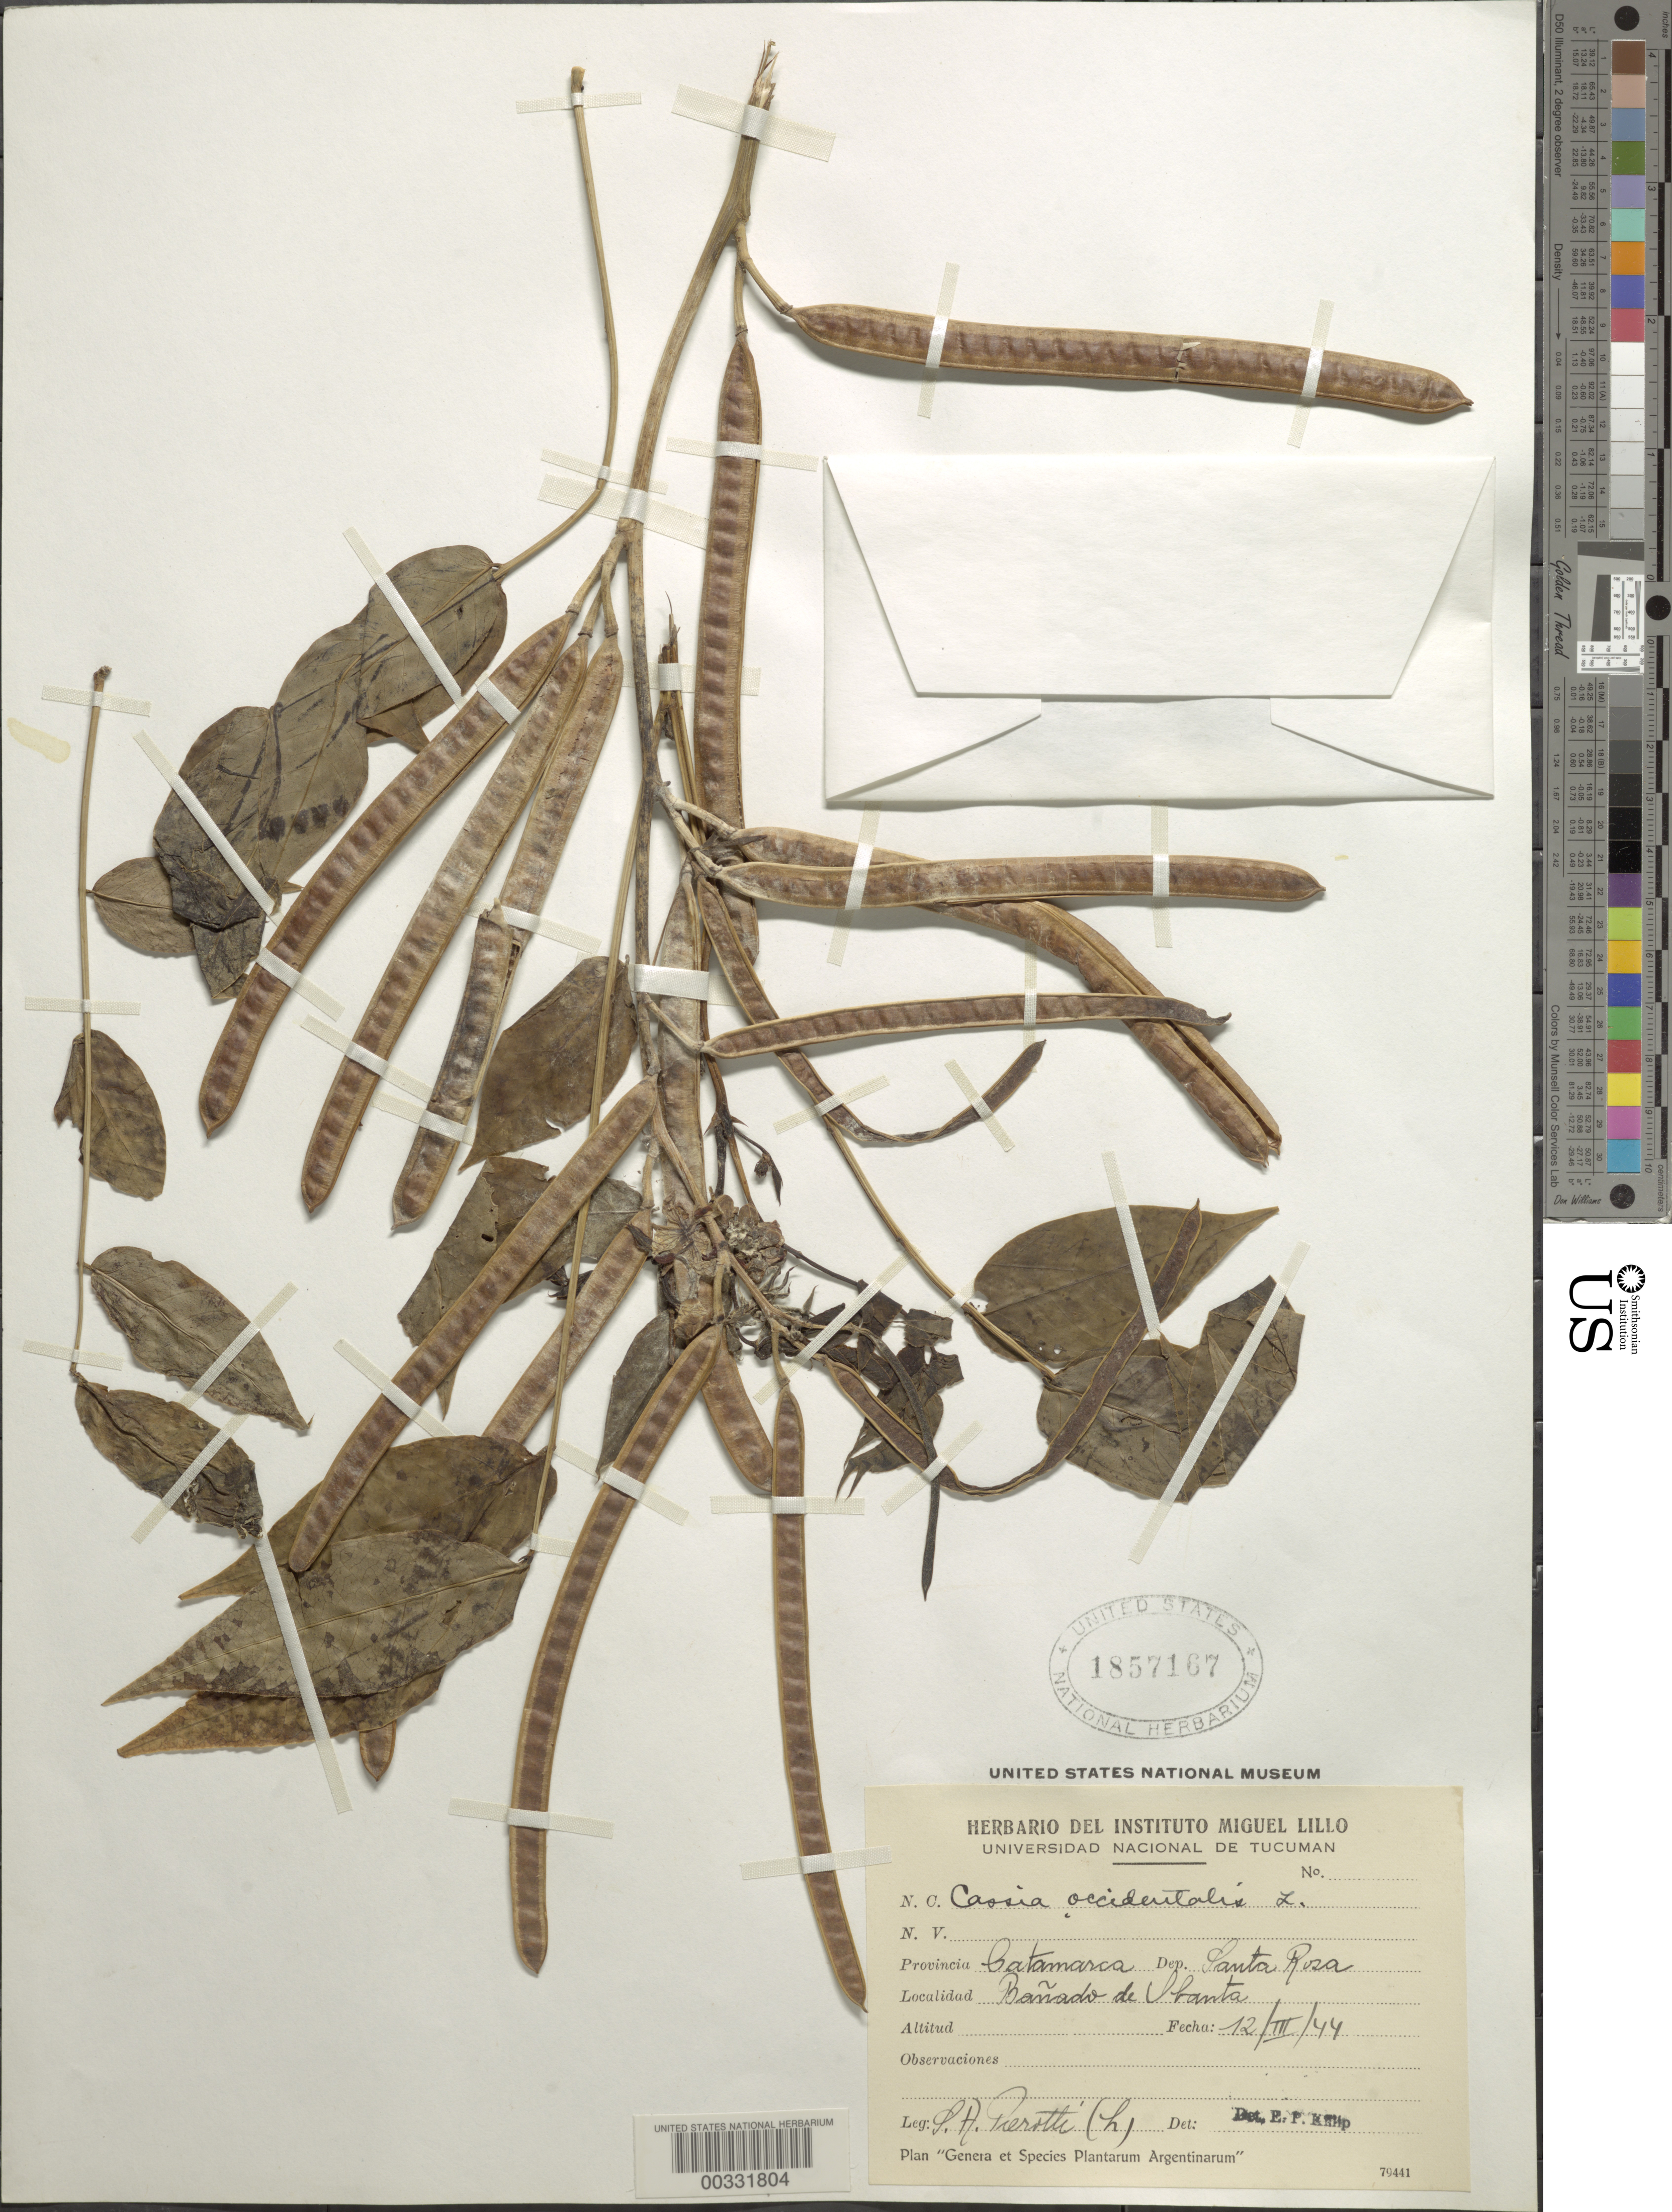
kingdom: Plantae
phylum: Tracheophyta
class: Magnoliopsida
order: Fabales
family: Fabaceae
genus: Senna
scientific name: Senna occidentalis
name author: (L.) Link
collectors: S. A. Pierotti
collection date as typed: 12 Mar 1944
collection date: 1944-03-12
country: Argentina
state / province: Catamarca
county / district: Santa María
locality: Banado de Ibanta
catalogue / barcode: US 1857167